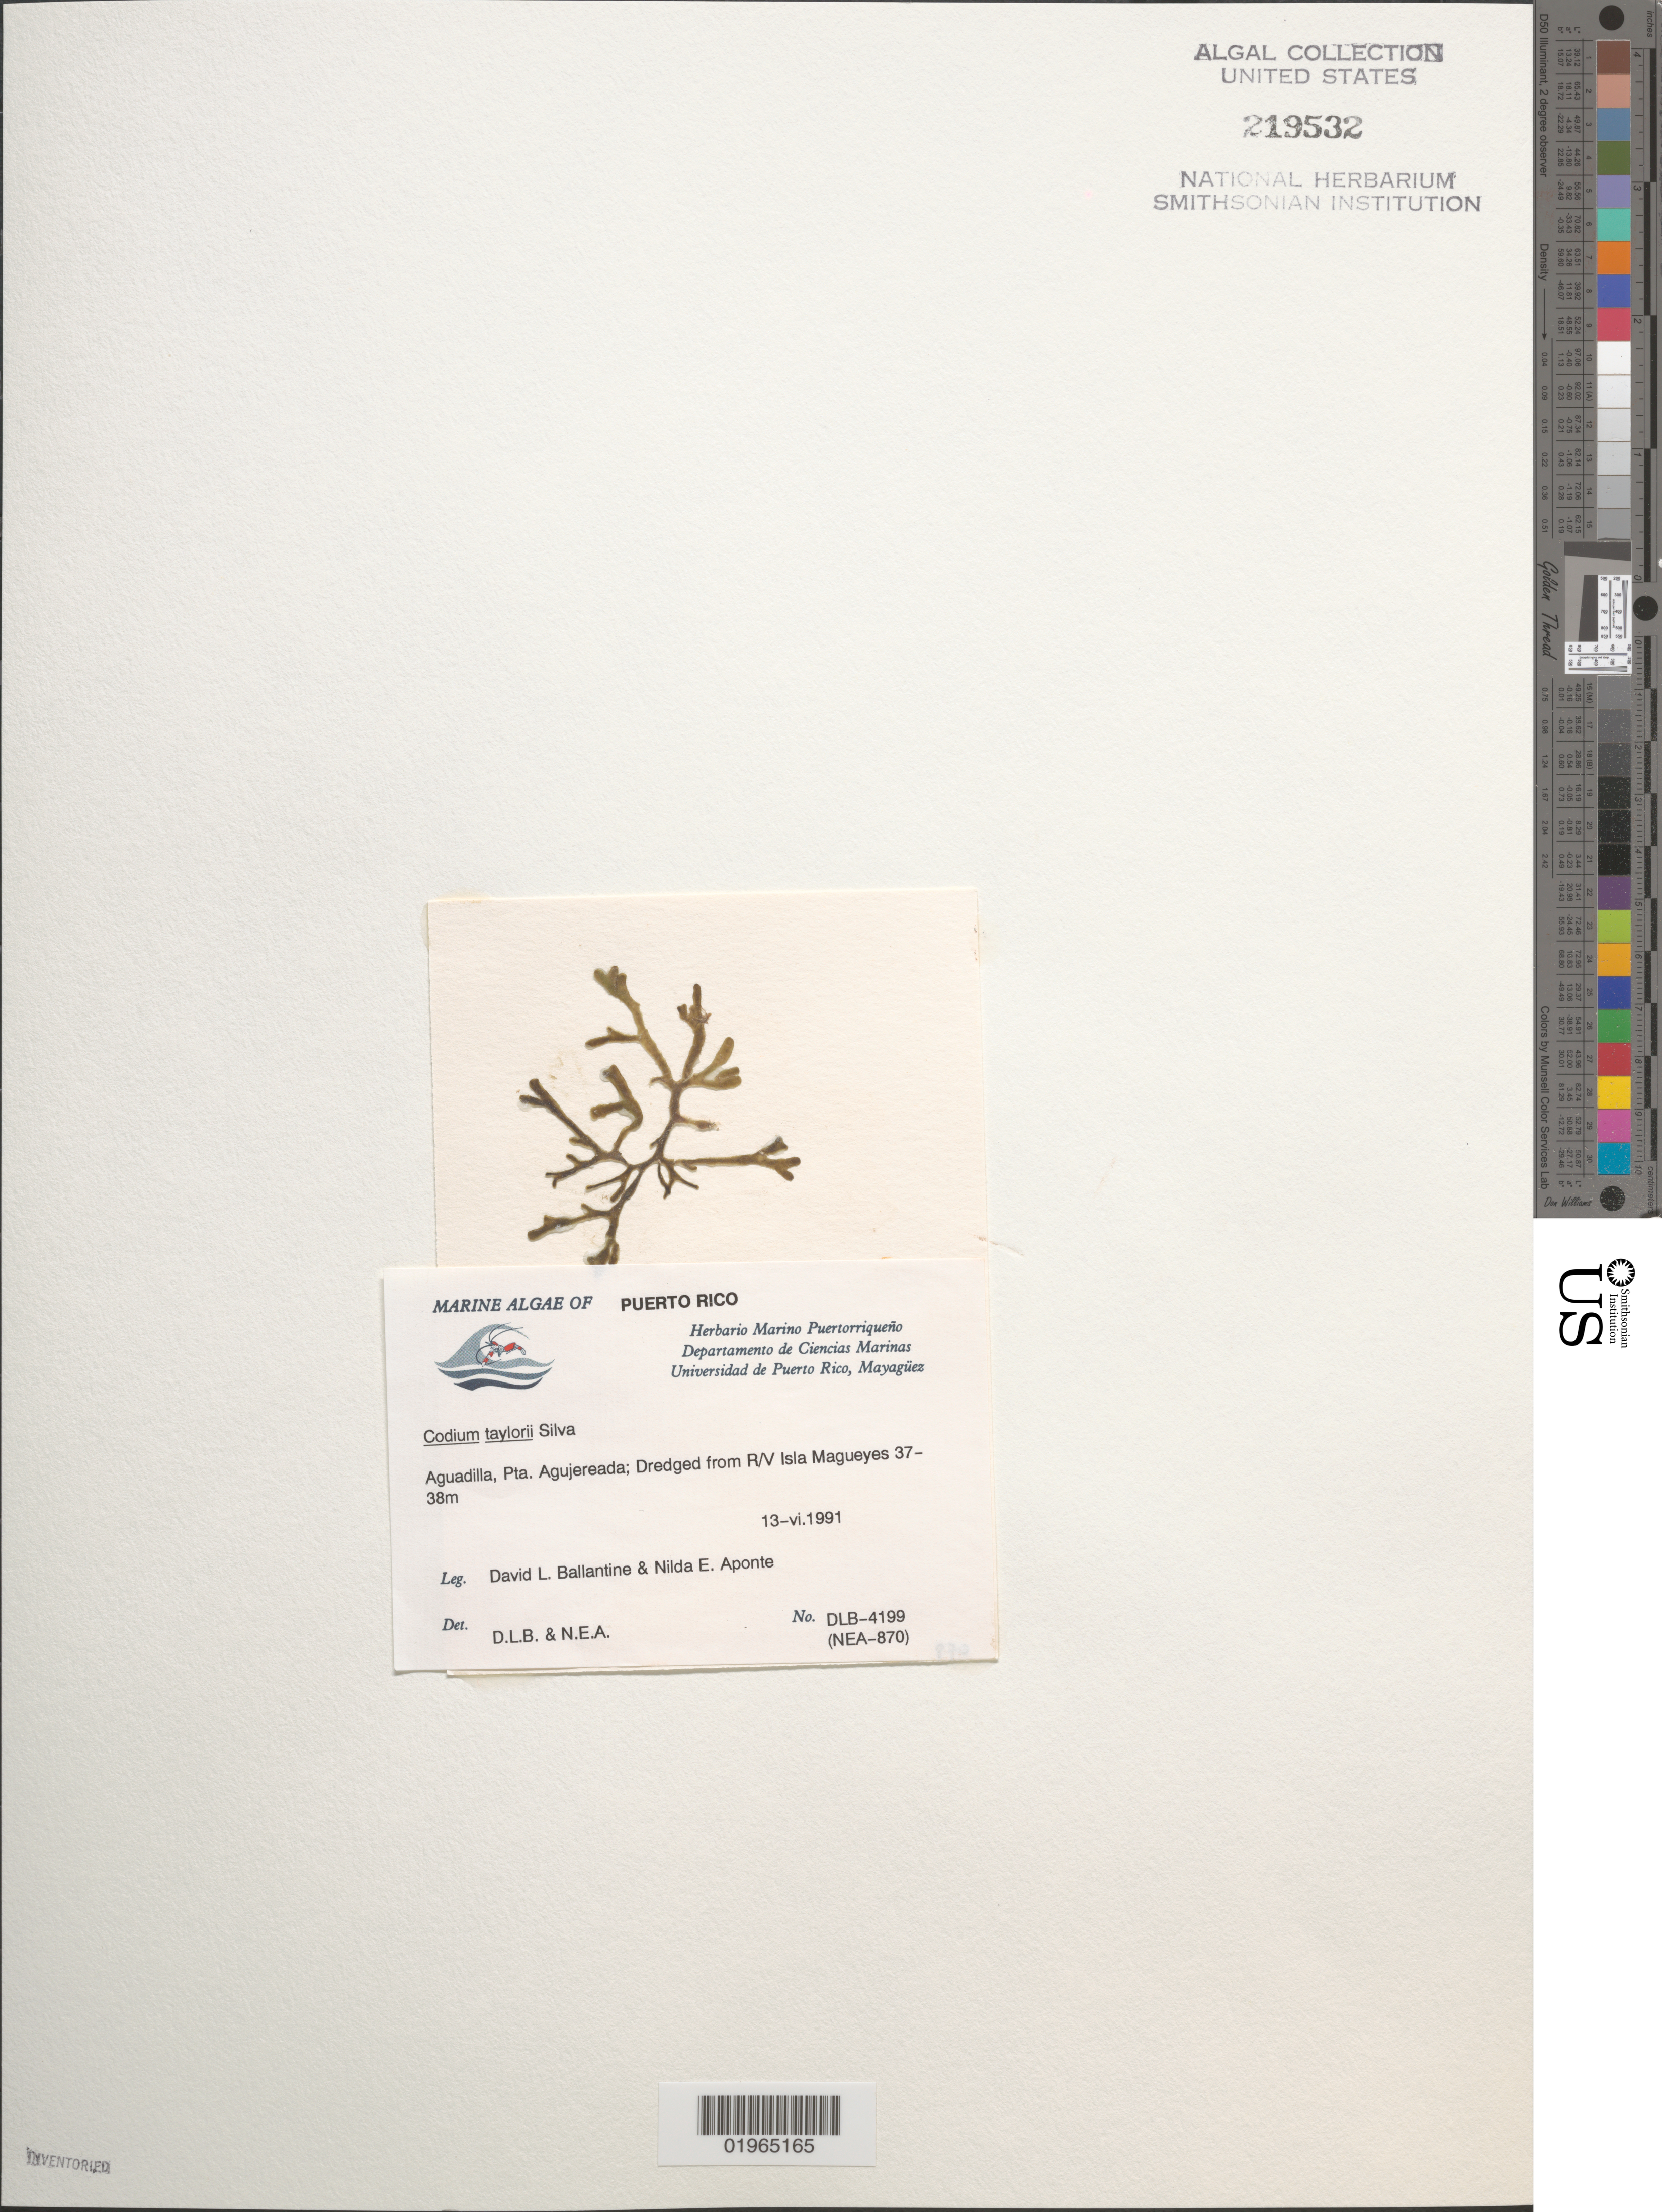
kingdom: Plantae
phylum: Chlorophyta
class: Ulvophyceae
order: Bryopsidales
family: Codiaceae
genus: Codium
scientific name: Codium taylorii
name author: P.C. Silva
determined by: Ballantine, D. L.; Aponte, N. E.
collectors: D.L. Ballantine & N. E. Aponte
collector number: DLB 4199, NEA 870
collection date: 1991-06-17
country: Puerto Rico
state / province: Aguadilla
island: Isla Magueyes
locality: Agujereada. Dredged from R/V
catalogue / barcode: US 219532